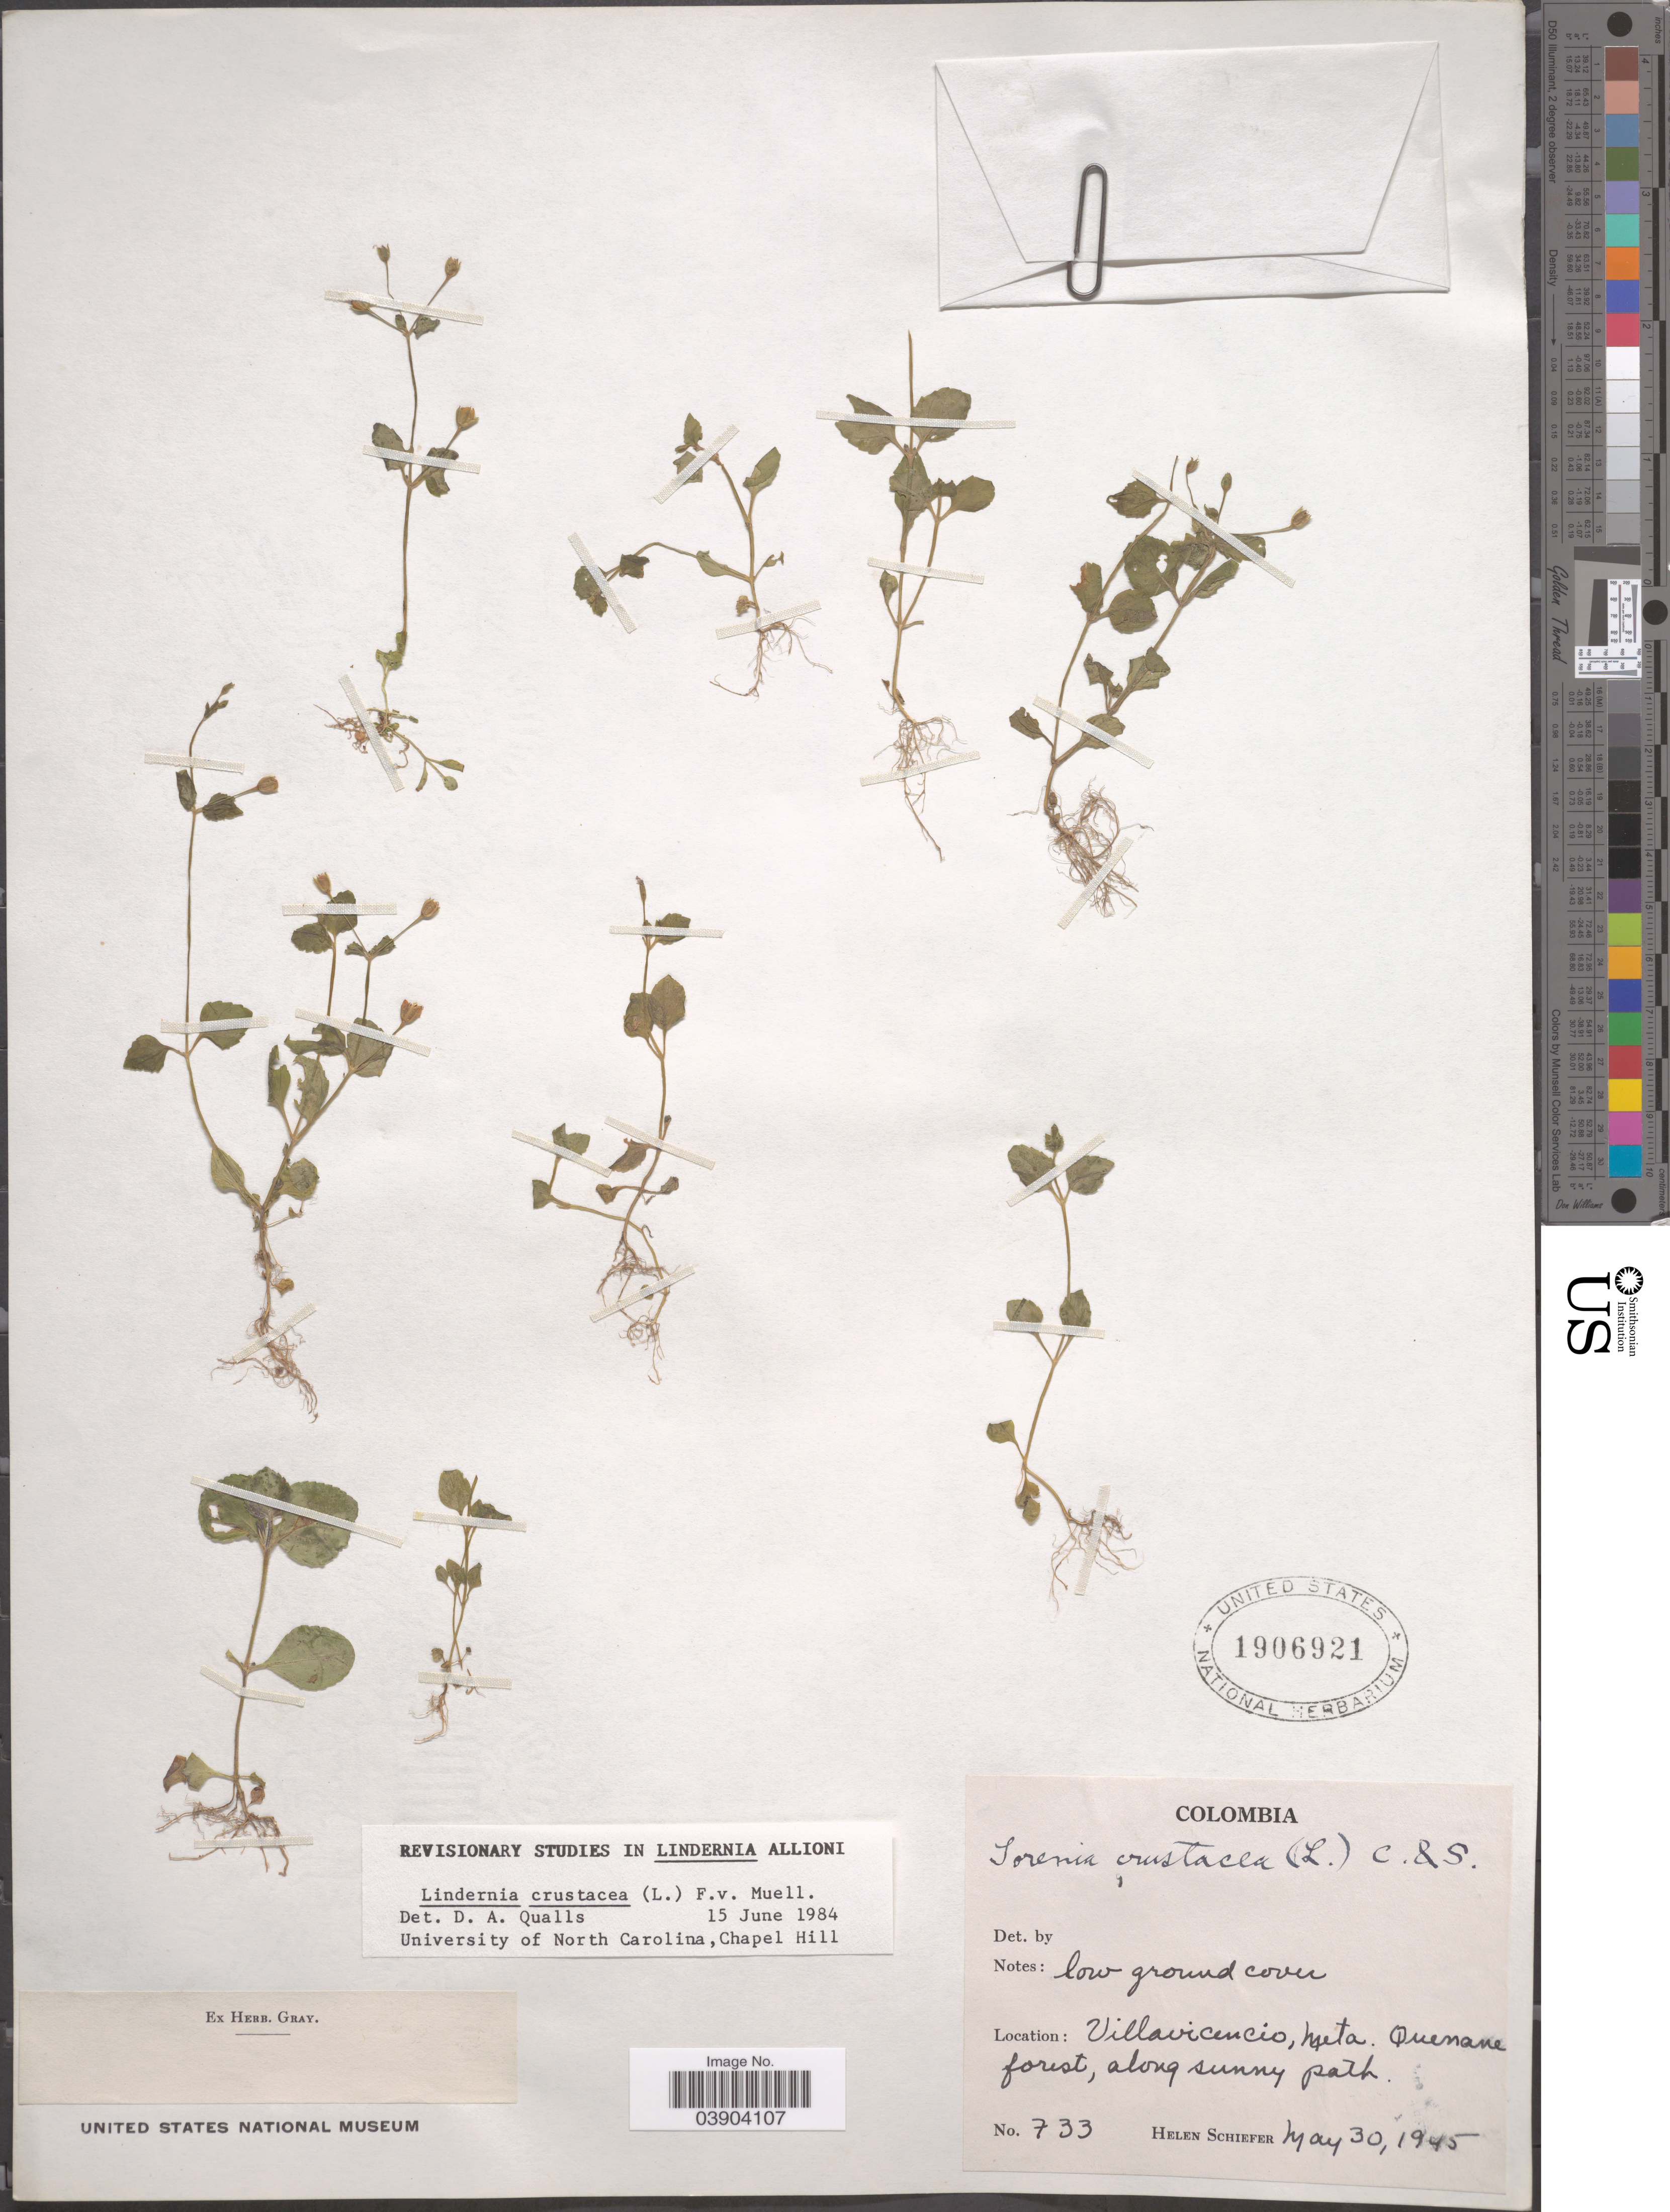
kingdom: Plantae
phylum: Tracheophyta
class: Magnoliopsida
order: Lamiales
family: Linderniaceae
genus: Lindernia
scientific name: Lindernia crustacea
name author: (L.) F. Muell.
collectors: H. Schiefer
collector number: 733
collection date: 1945-05-30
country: Colombia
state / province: Meta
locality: Villavicencio. Quenane forest, along sunny path.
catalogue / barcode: US 1906921